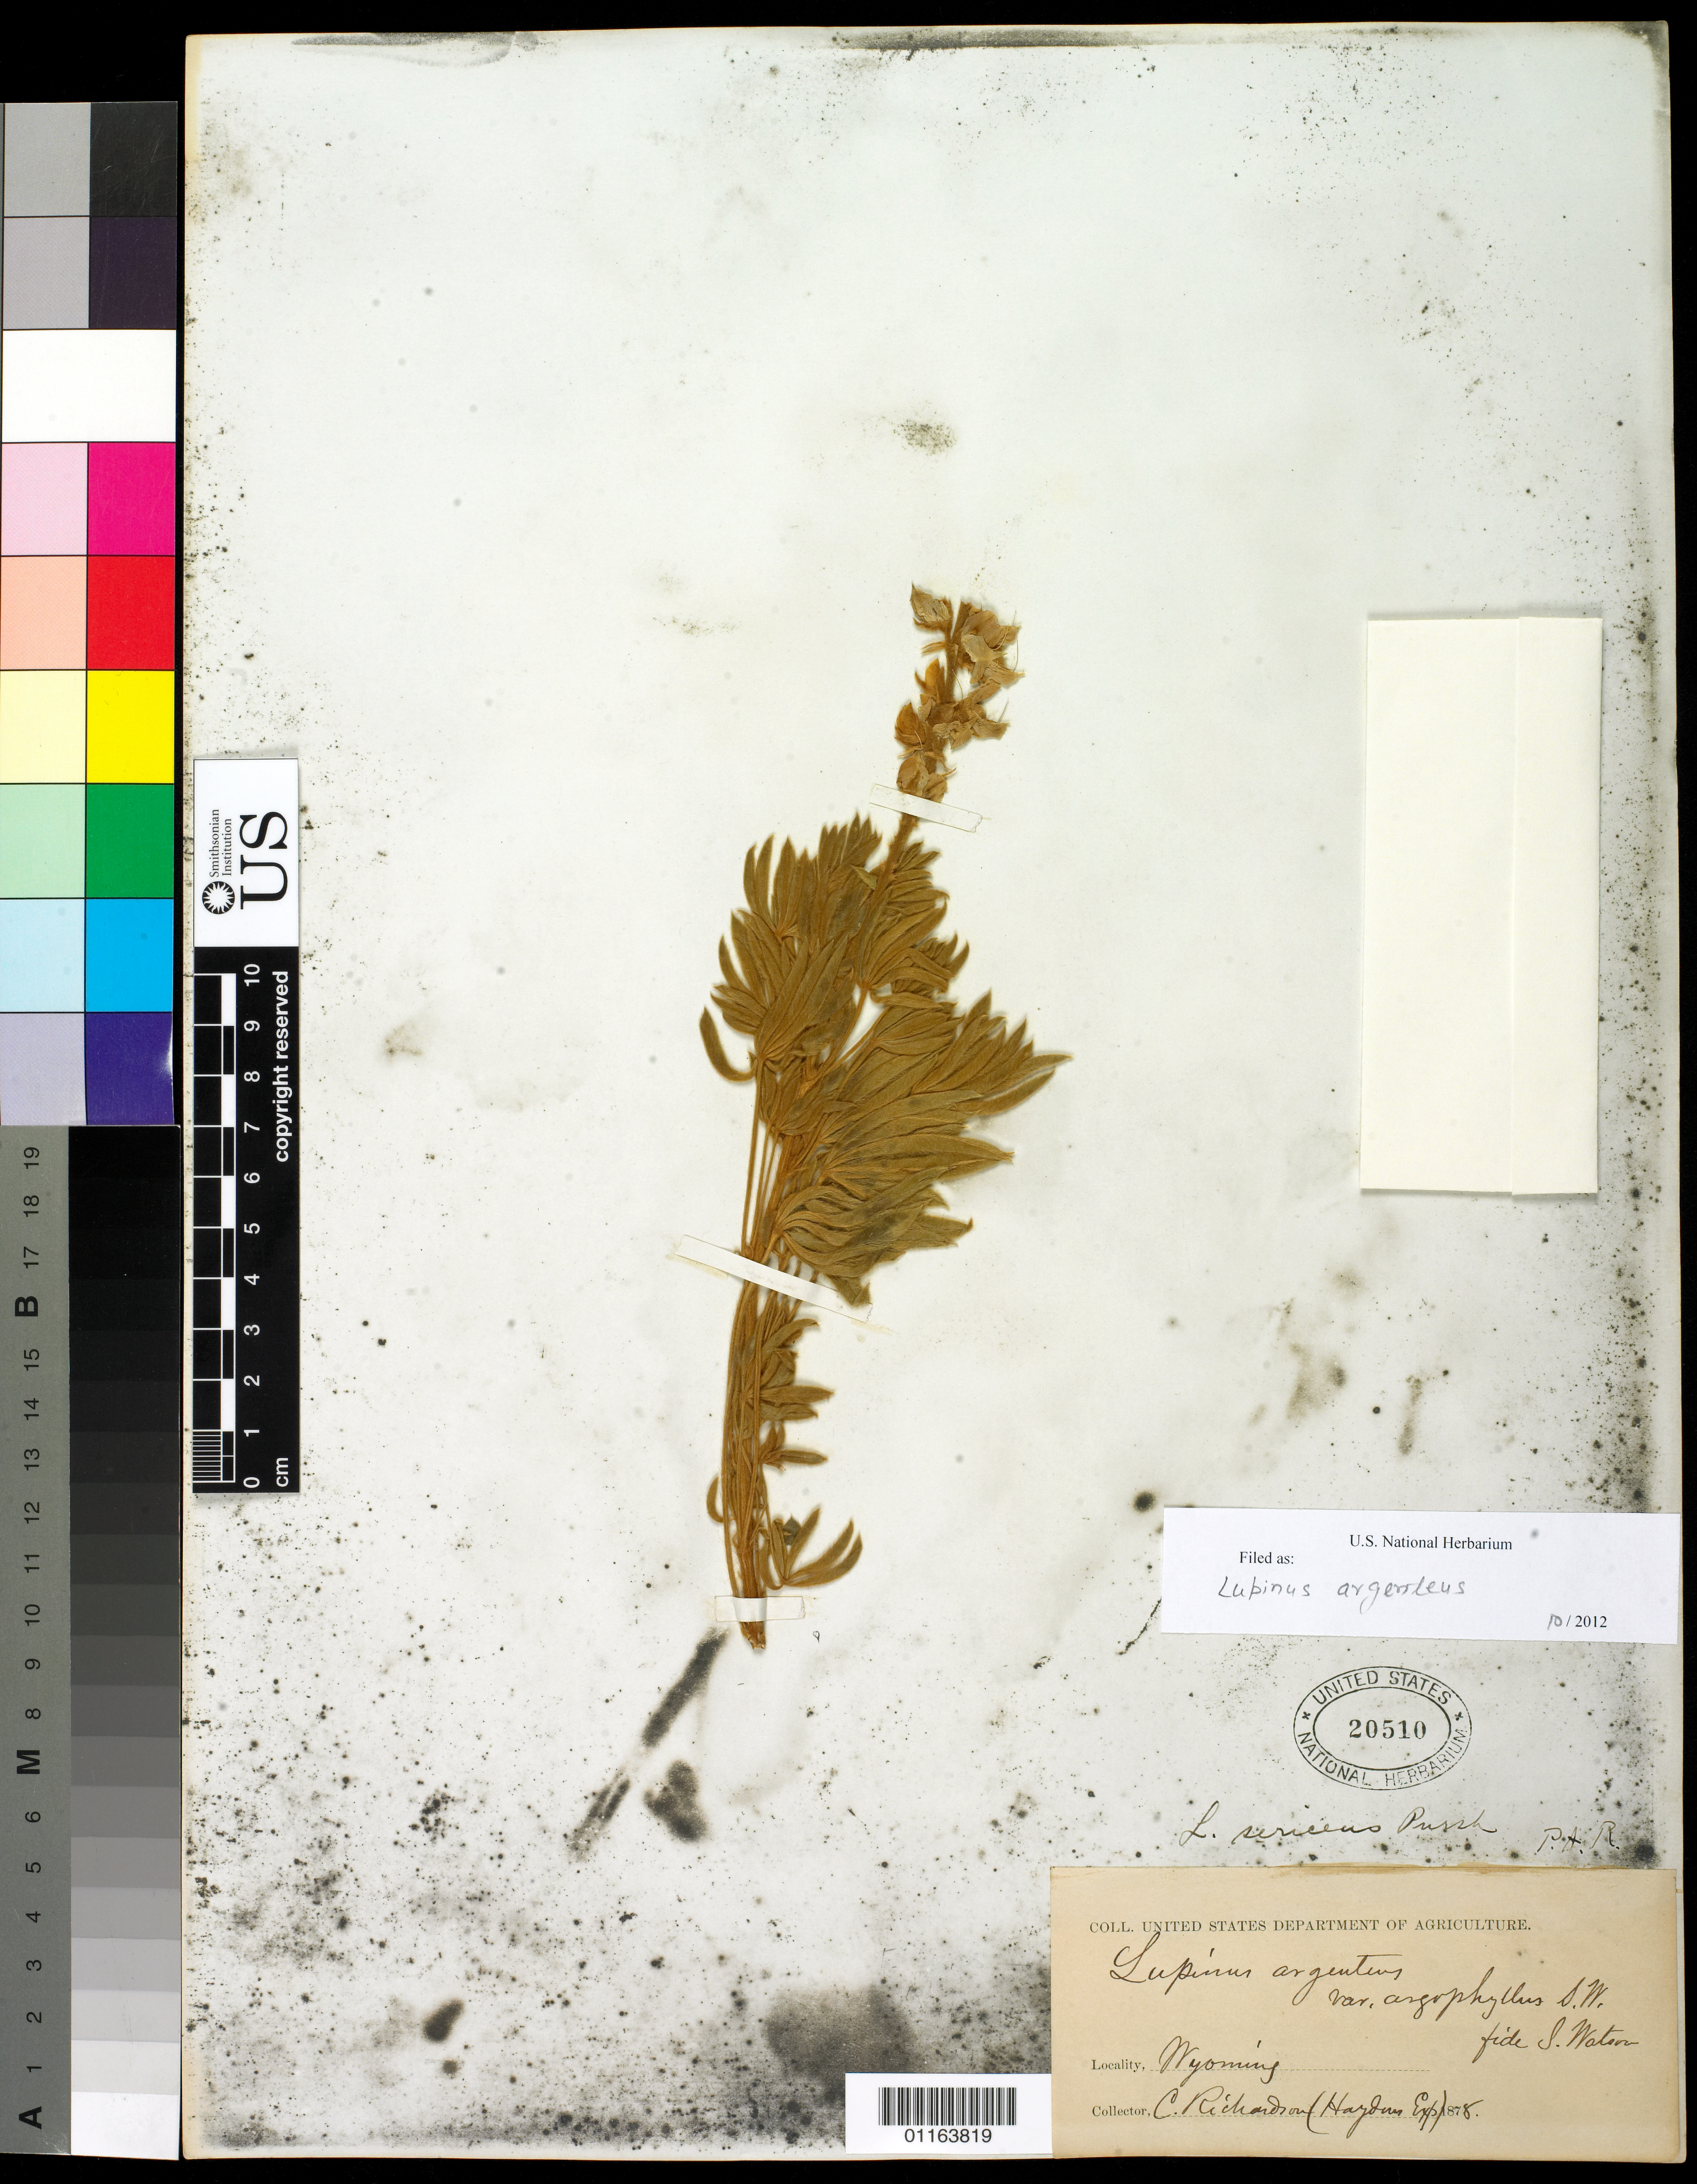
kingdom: Plantae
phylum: Tracheophyta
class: Magnoliopsida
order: Fabales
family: Fabaceae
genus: Lupinus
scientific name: Lupinus caudatus subsp. argophyllus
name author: (A. Gray) L.Ll. Phillips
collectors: C. Richardson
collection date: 1878-09-03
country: United States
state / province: Wyoming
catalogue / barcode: US 20510